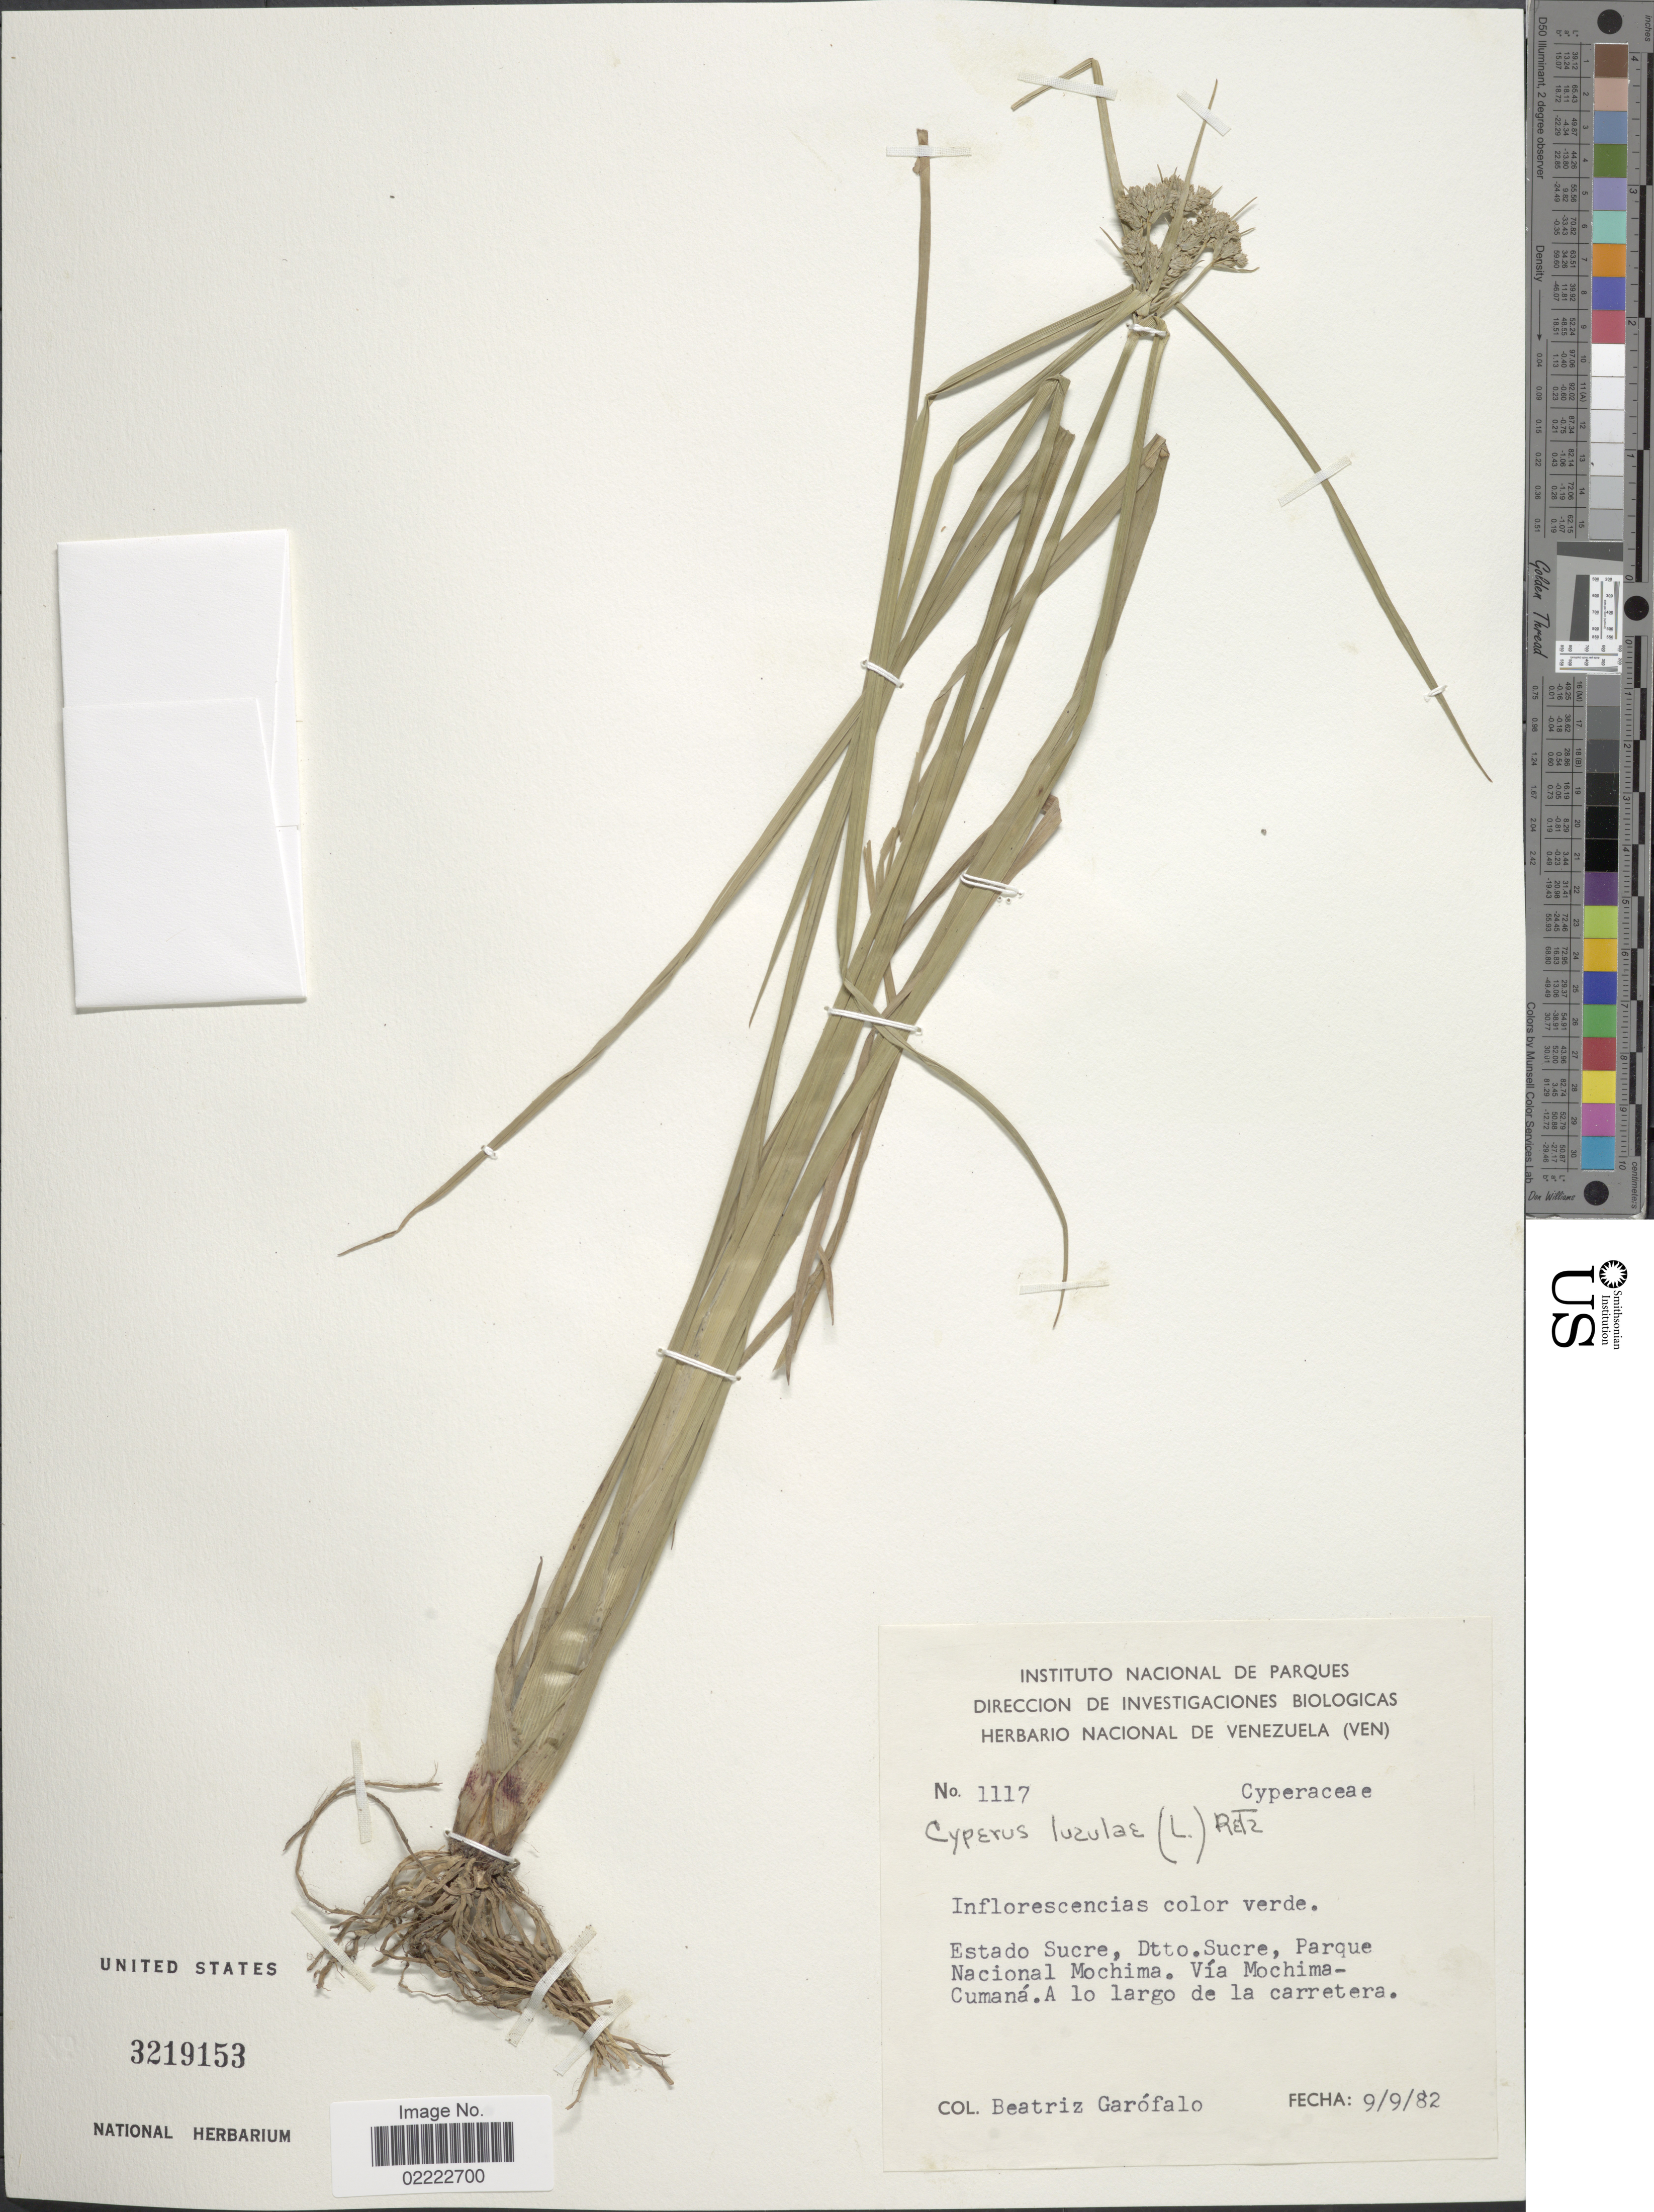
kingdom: Plantae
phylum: Tracheophyta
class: Liliopsida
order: Poales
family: Cyperaceae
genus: Cyperus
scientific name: Cyperus luzulae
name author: (L.) Rottb. ex Retz.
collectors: B. Garofalo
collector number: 1117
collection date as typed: Transcribed d/m/y: 9/9/82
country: Venezuela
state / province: Sucre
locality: Dtto Sucre, Parque Nacional Mochima. Vía Mochima-Cumaná. A lo largo de la carretera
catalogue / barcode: US 3219153